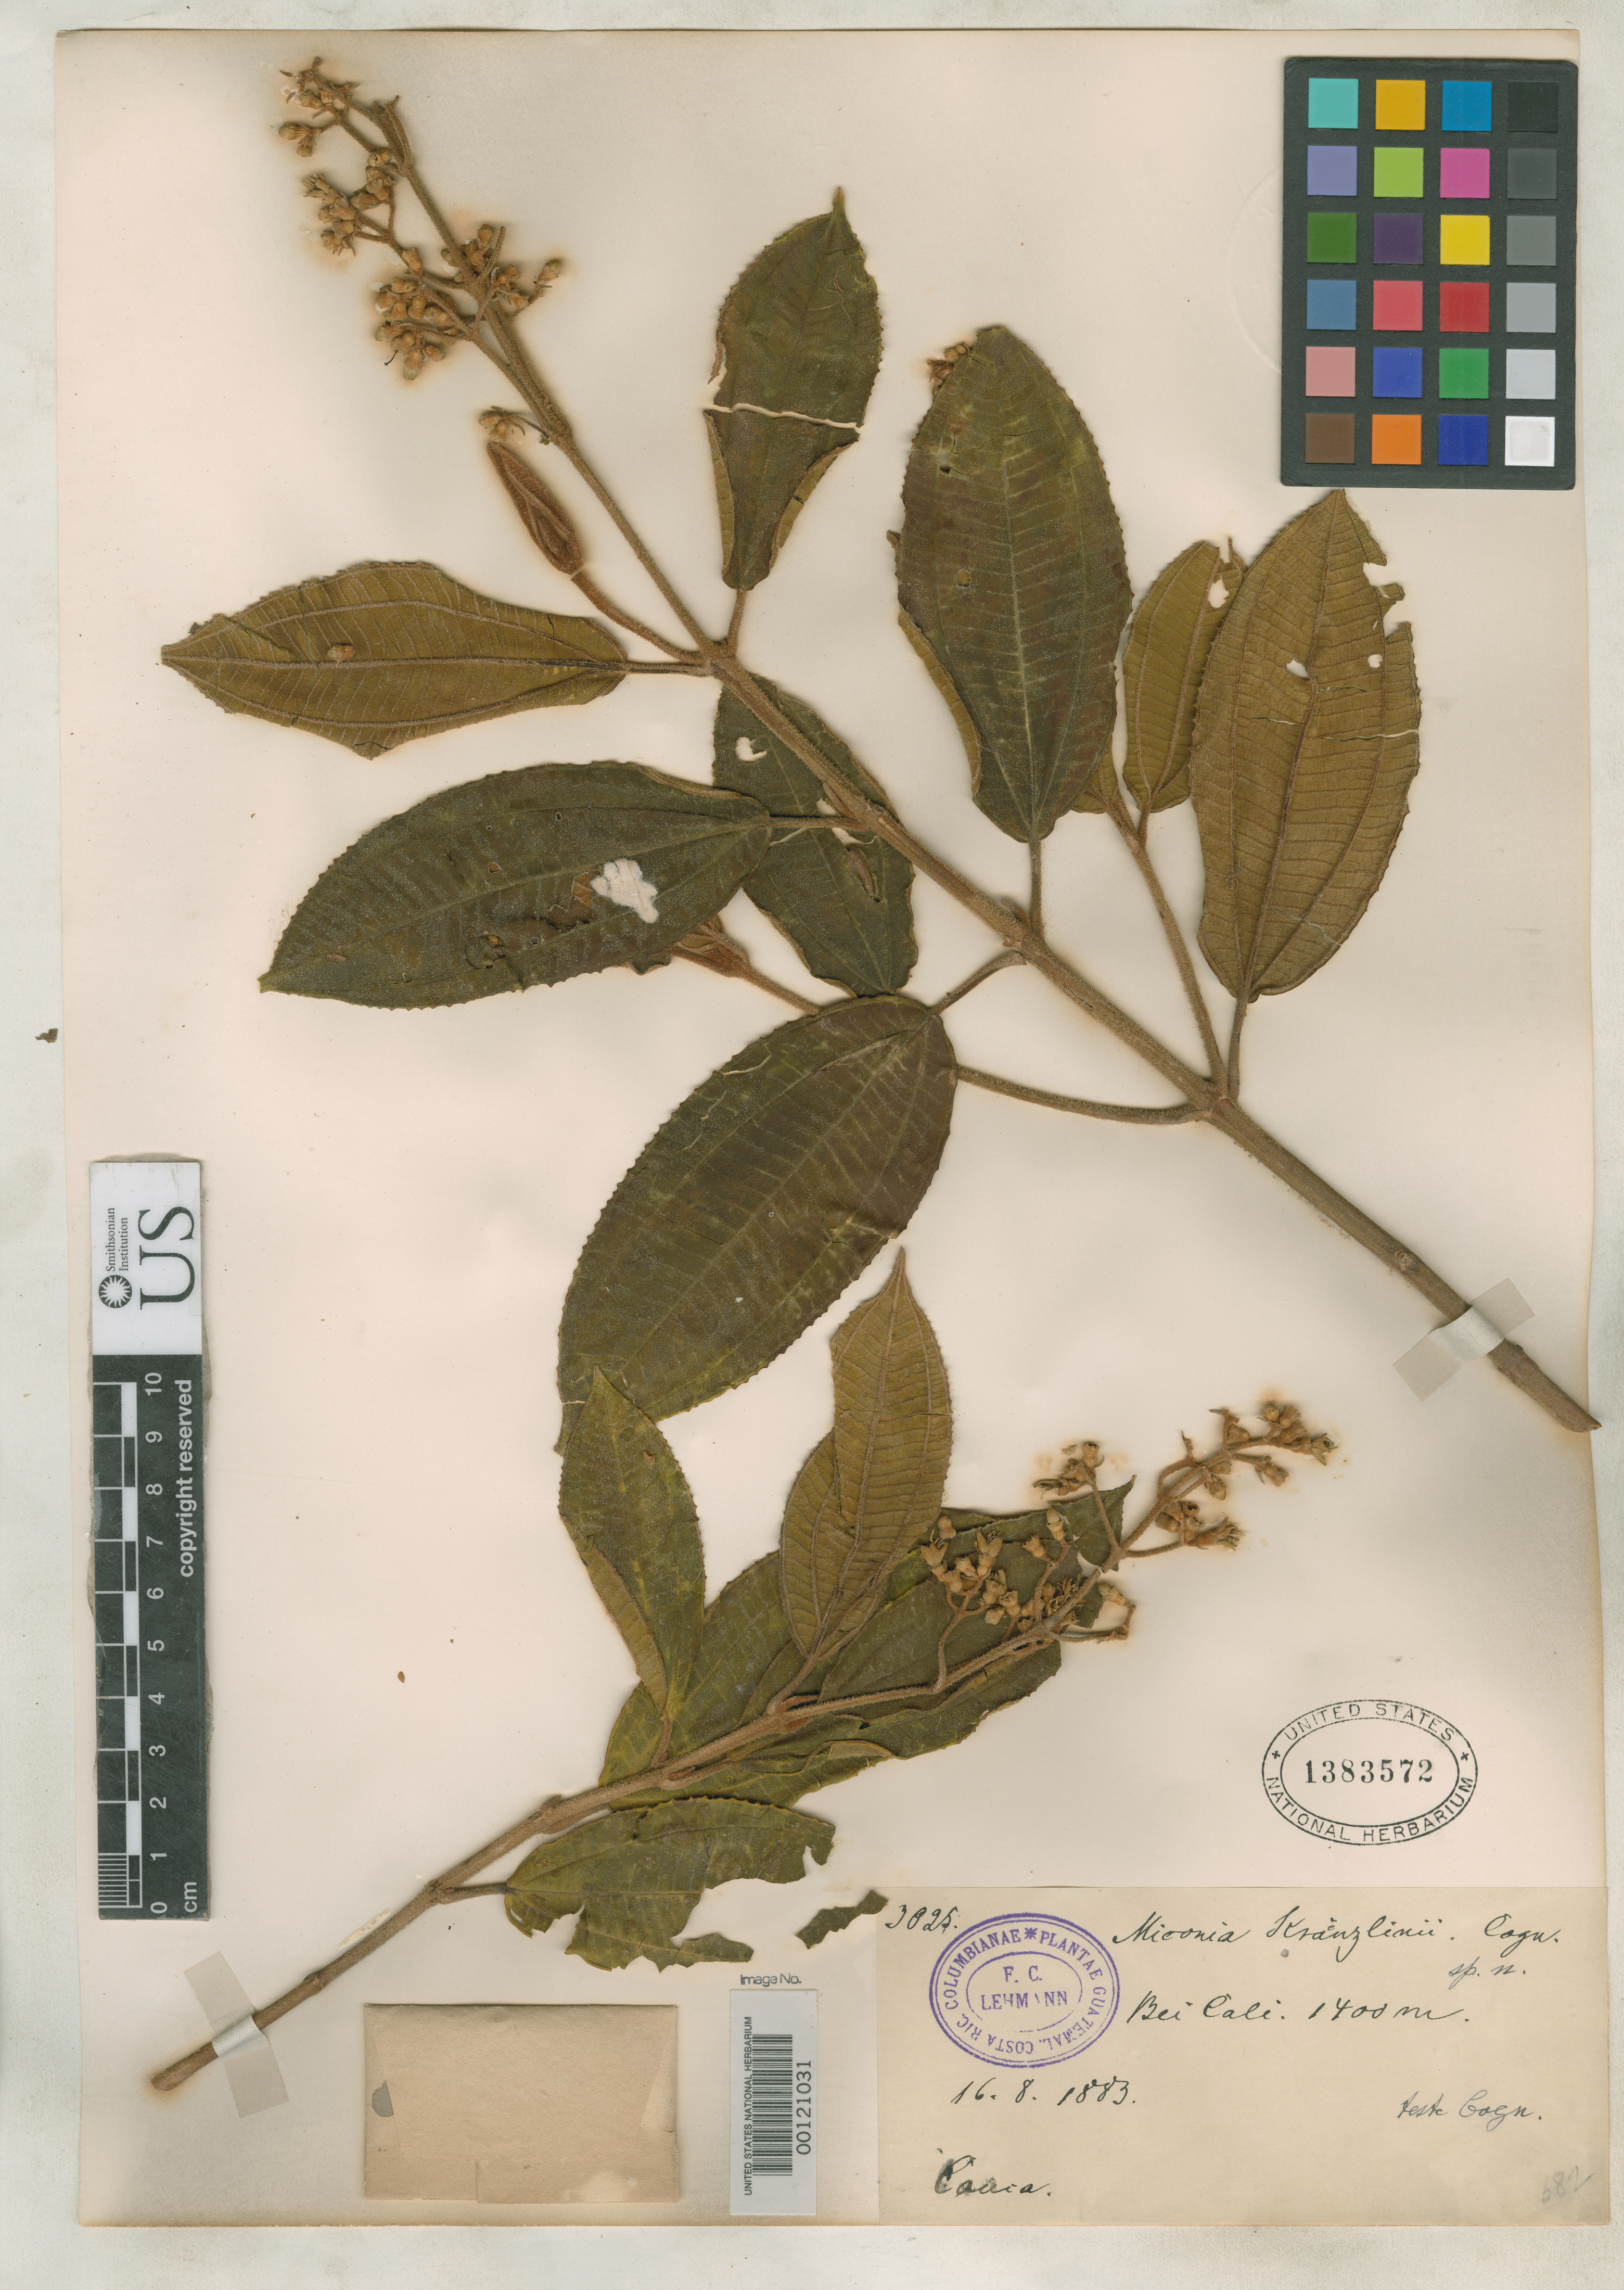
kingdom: Plantae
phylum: Tracheophyta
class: Magnoliopsida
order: Myrtales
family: Melastomataceae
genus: Miconia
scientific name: Miconia kraenzlinii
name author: Cogn.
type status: Isotype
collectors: F. C. Lehmann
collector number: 3025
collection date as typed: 16 Aug 1883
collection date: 1883-08-16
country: Colombia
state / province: Cauca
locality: Near Cali.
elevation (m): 1400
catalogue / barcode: US 1383572